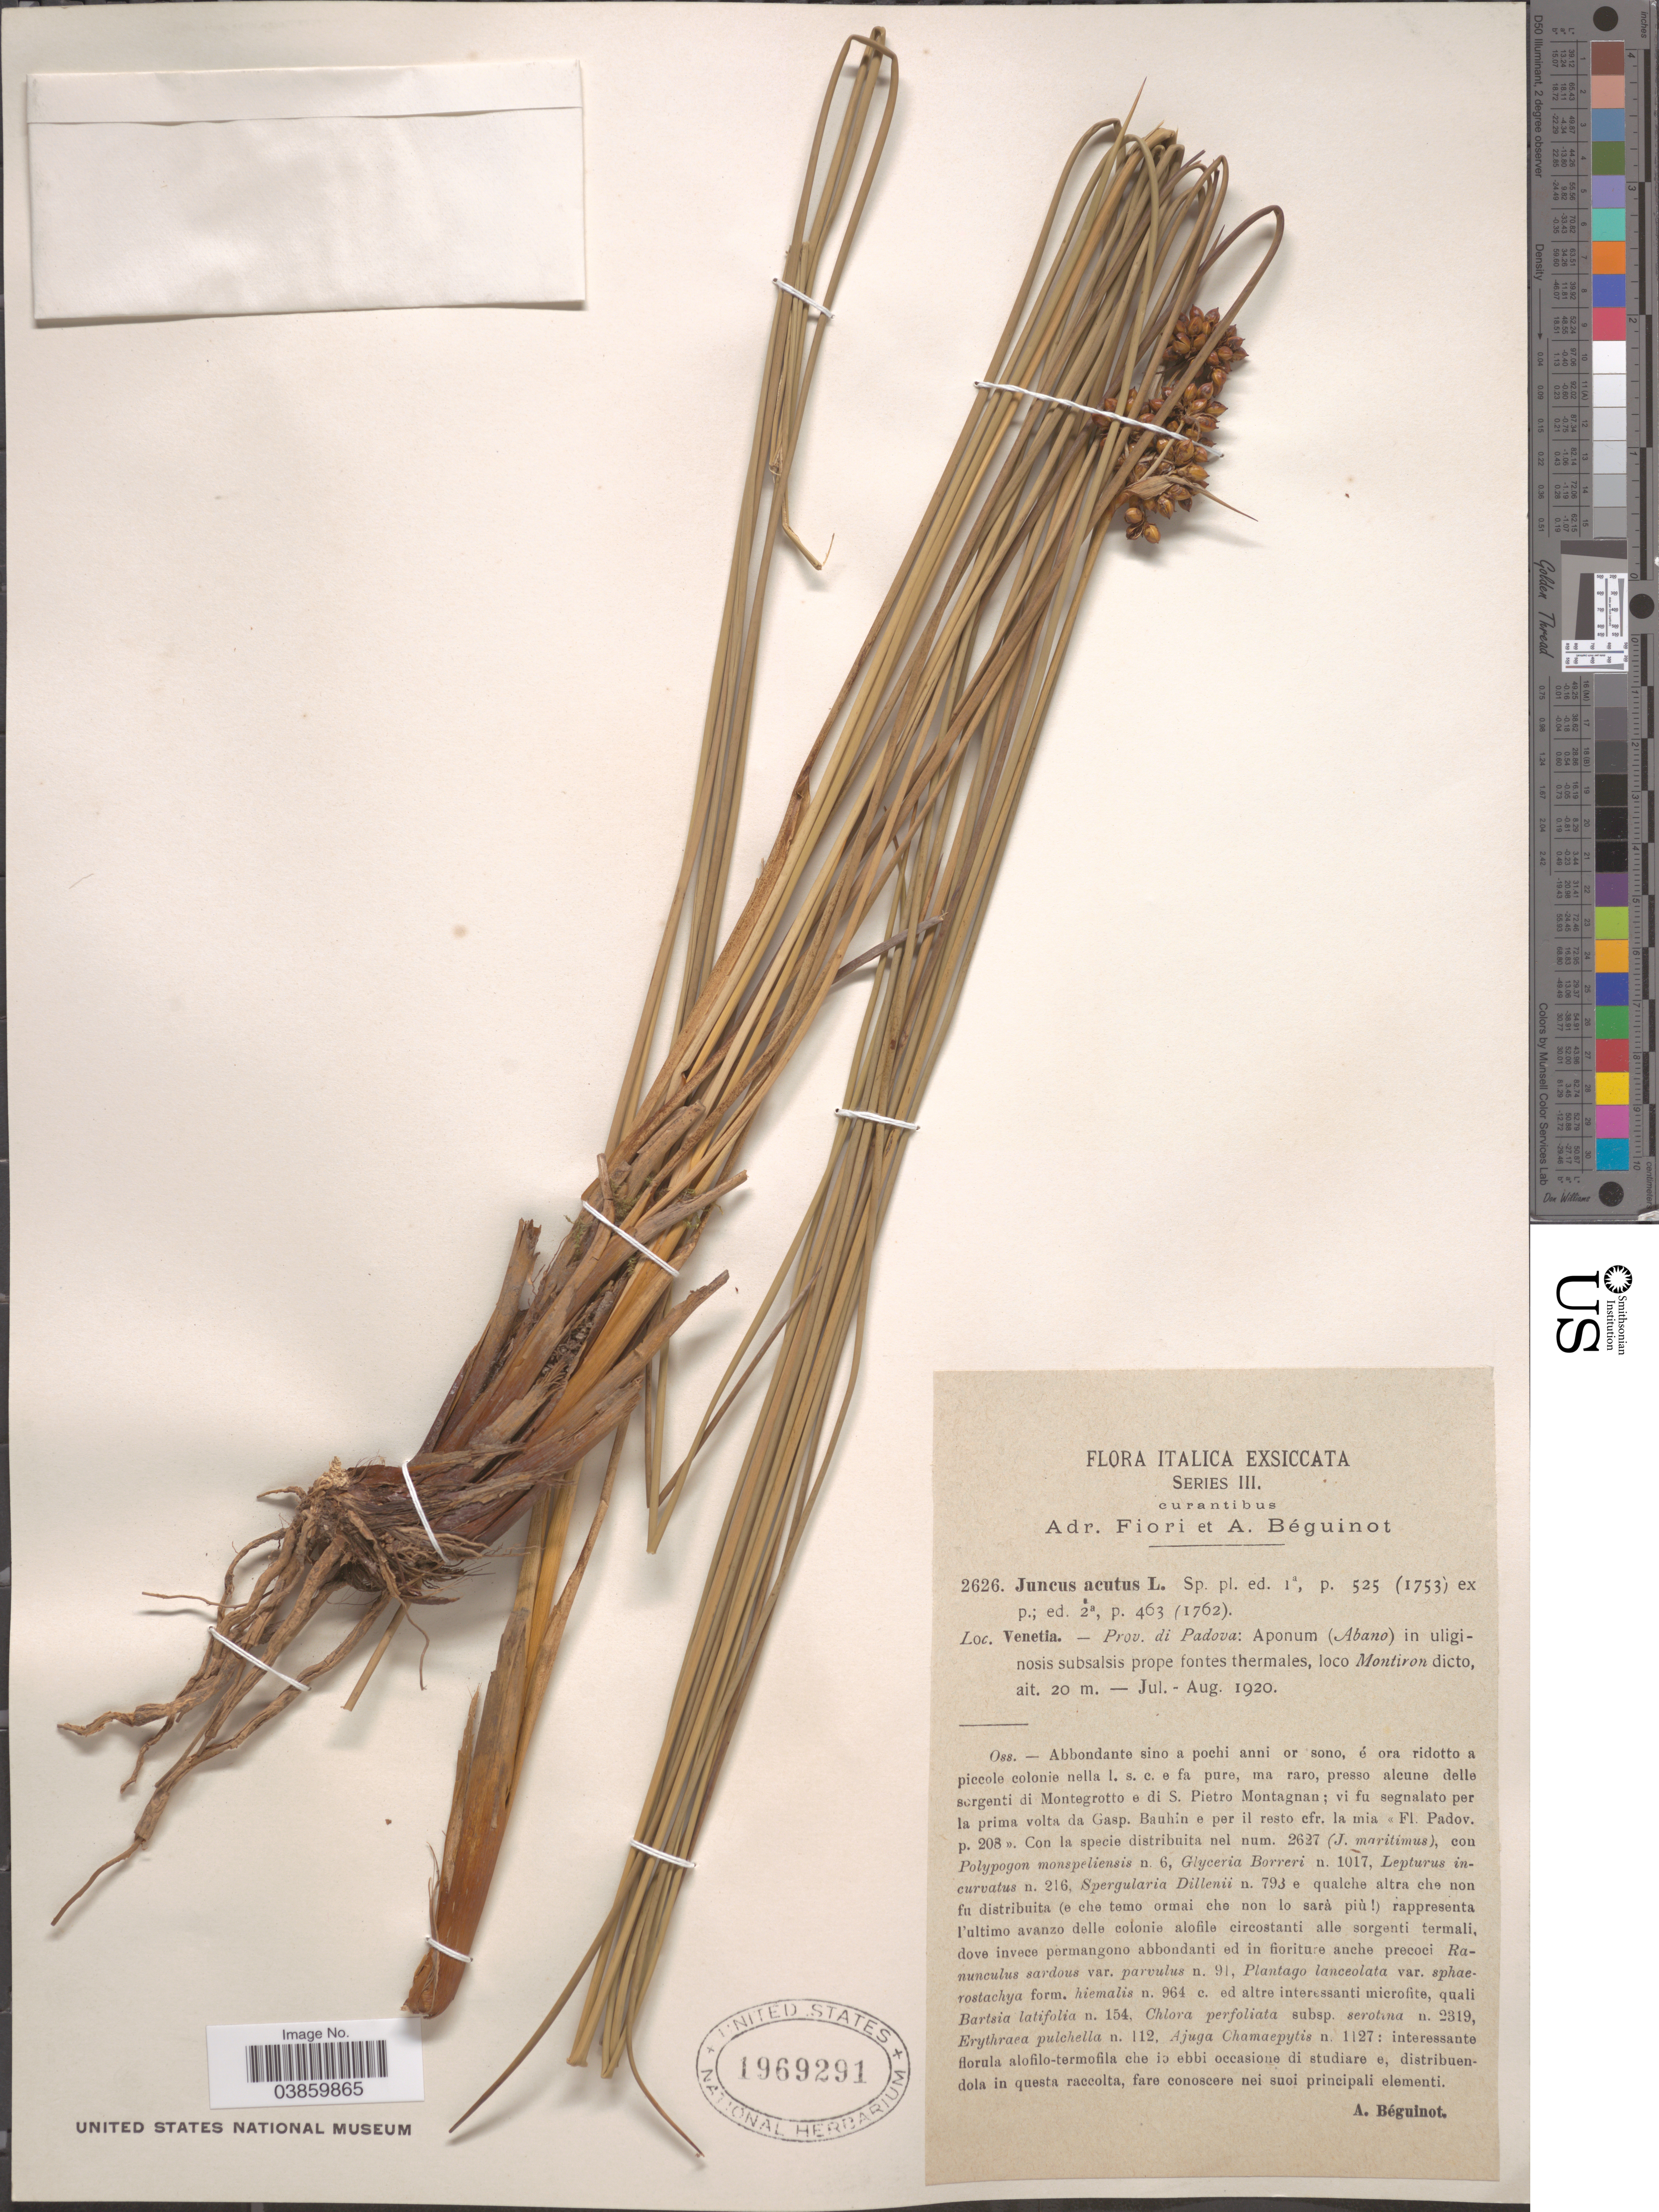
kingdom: Plantae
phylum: Tracheophyta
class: Liliopsida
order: Poales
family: Juncaceae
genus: Juncus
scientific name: Juncus acutus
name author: L.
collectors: A. Béguinot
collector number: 2626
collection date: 1920-07/1920-08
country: Italy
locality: Venetia. - Prov. di Padova: Aponum (Abano) in uliginosis subsalsis prope fontes thermales, loco Montiron dicto.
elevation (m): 20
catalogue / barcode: US 1969291